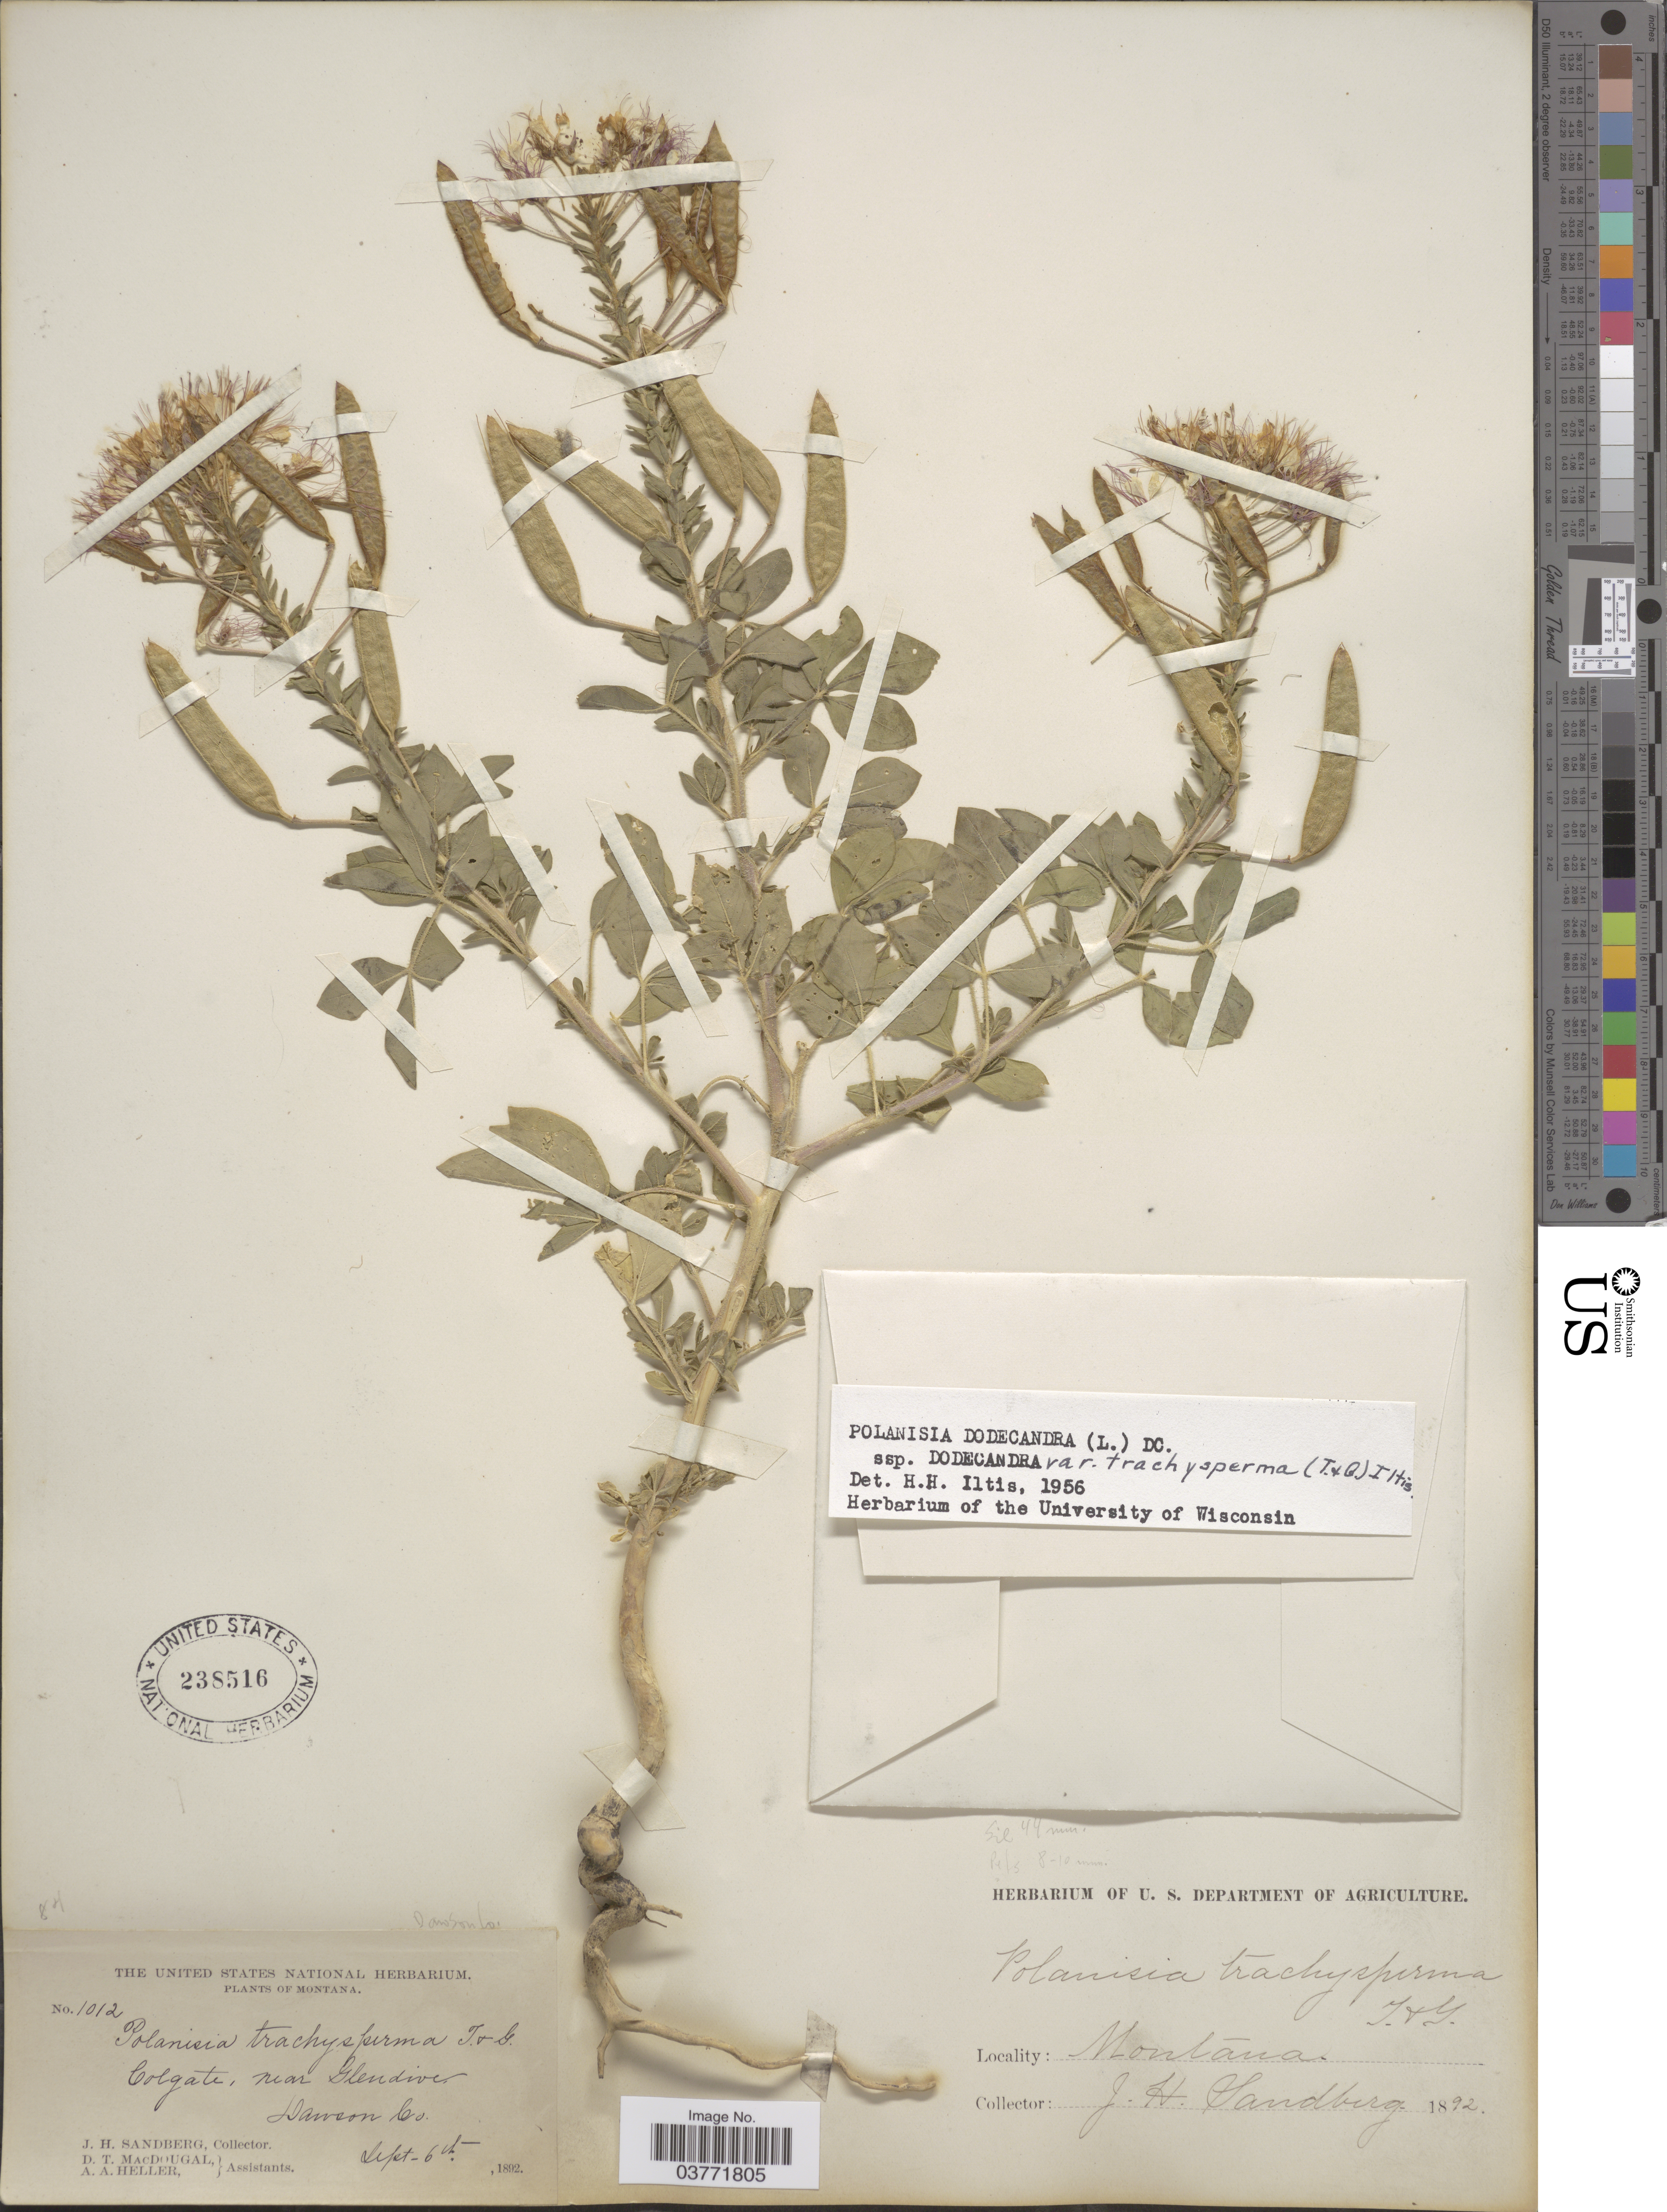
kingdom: Plantae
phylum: Tracheophyta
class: Magnoliopsida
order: Brassicales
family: Cleomaceae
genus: Polanisia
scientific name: Polanisia trachysperma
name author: Torr. & A. Gray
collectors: J. H. Sandberg, D. McDougal & A. A. Heller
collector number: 1012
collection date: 1892-09-06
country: United States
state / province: Montana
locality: Colgate, near Glendive Dawson Co.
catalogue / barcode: US 238516